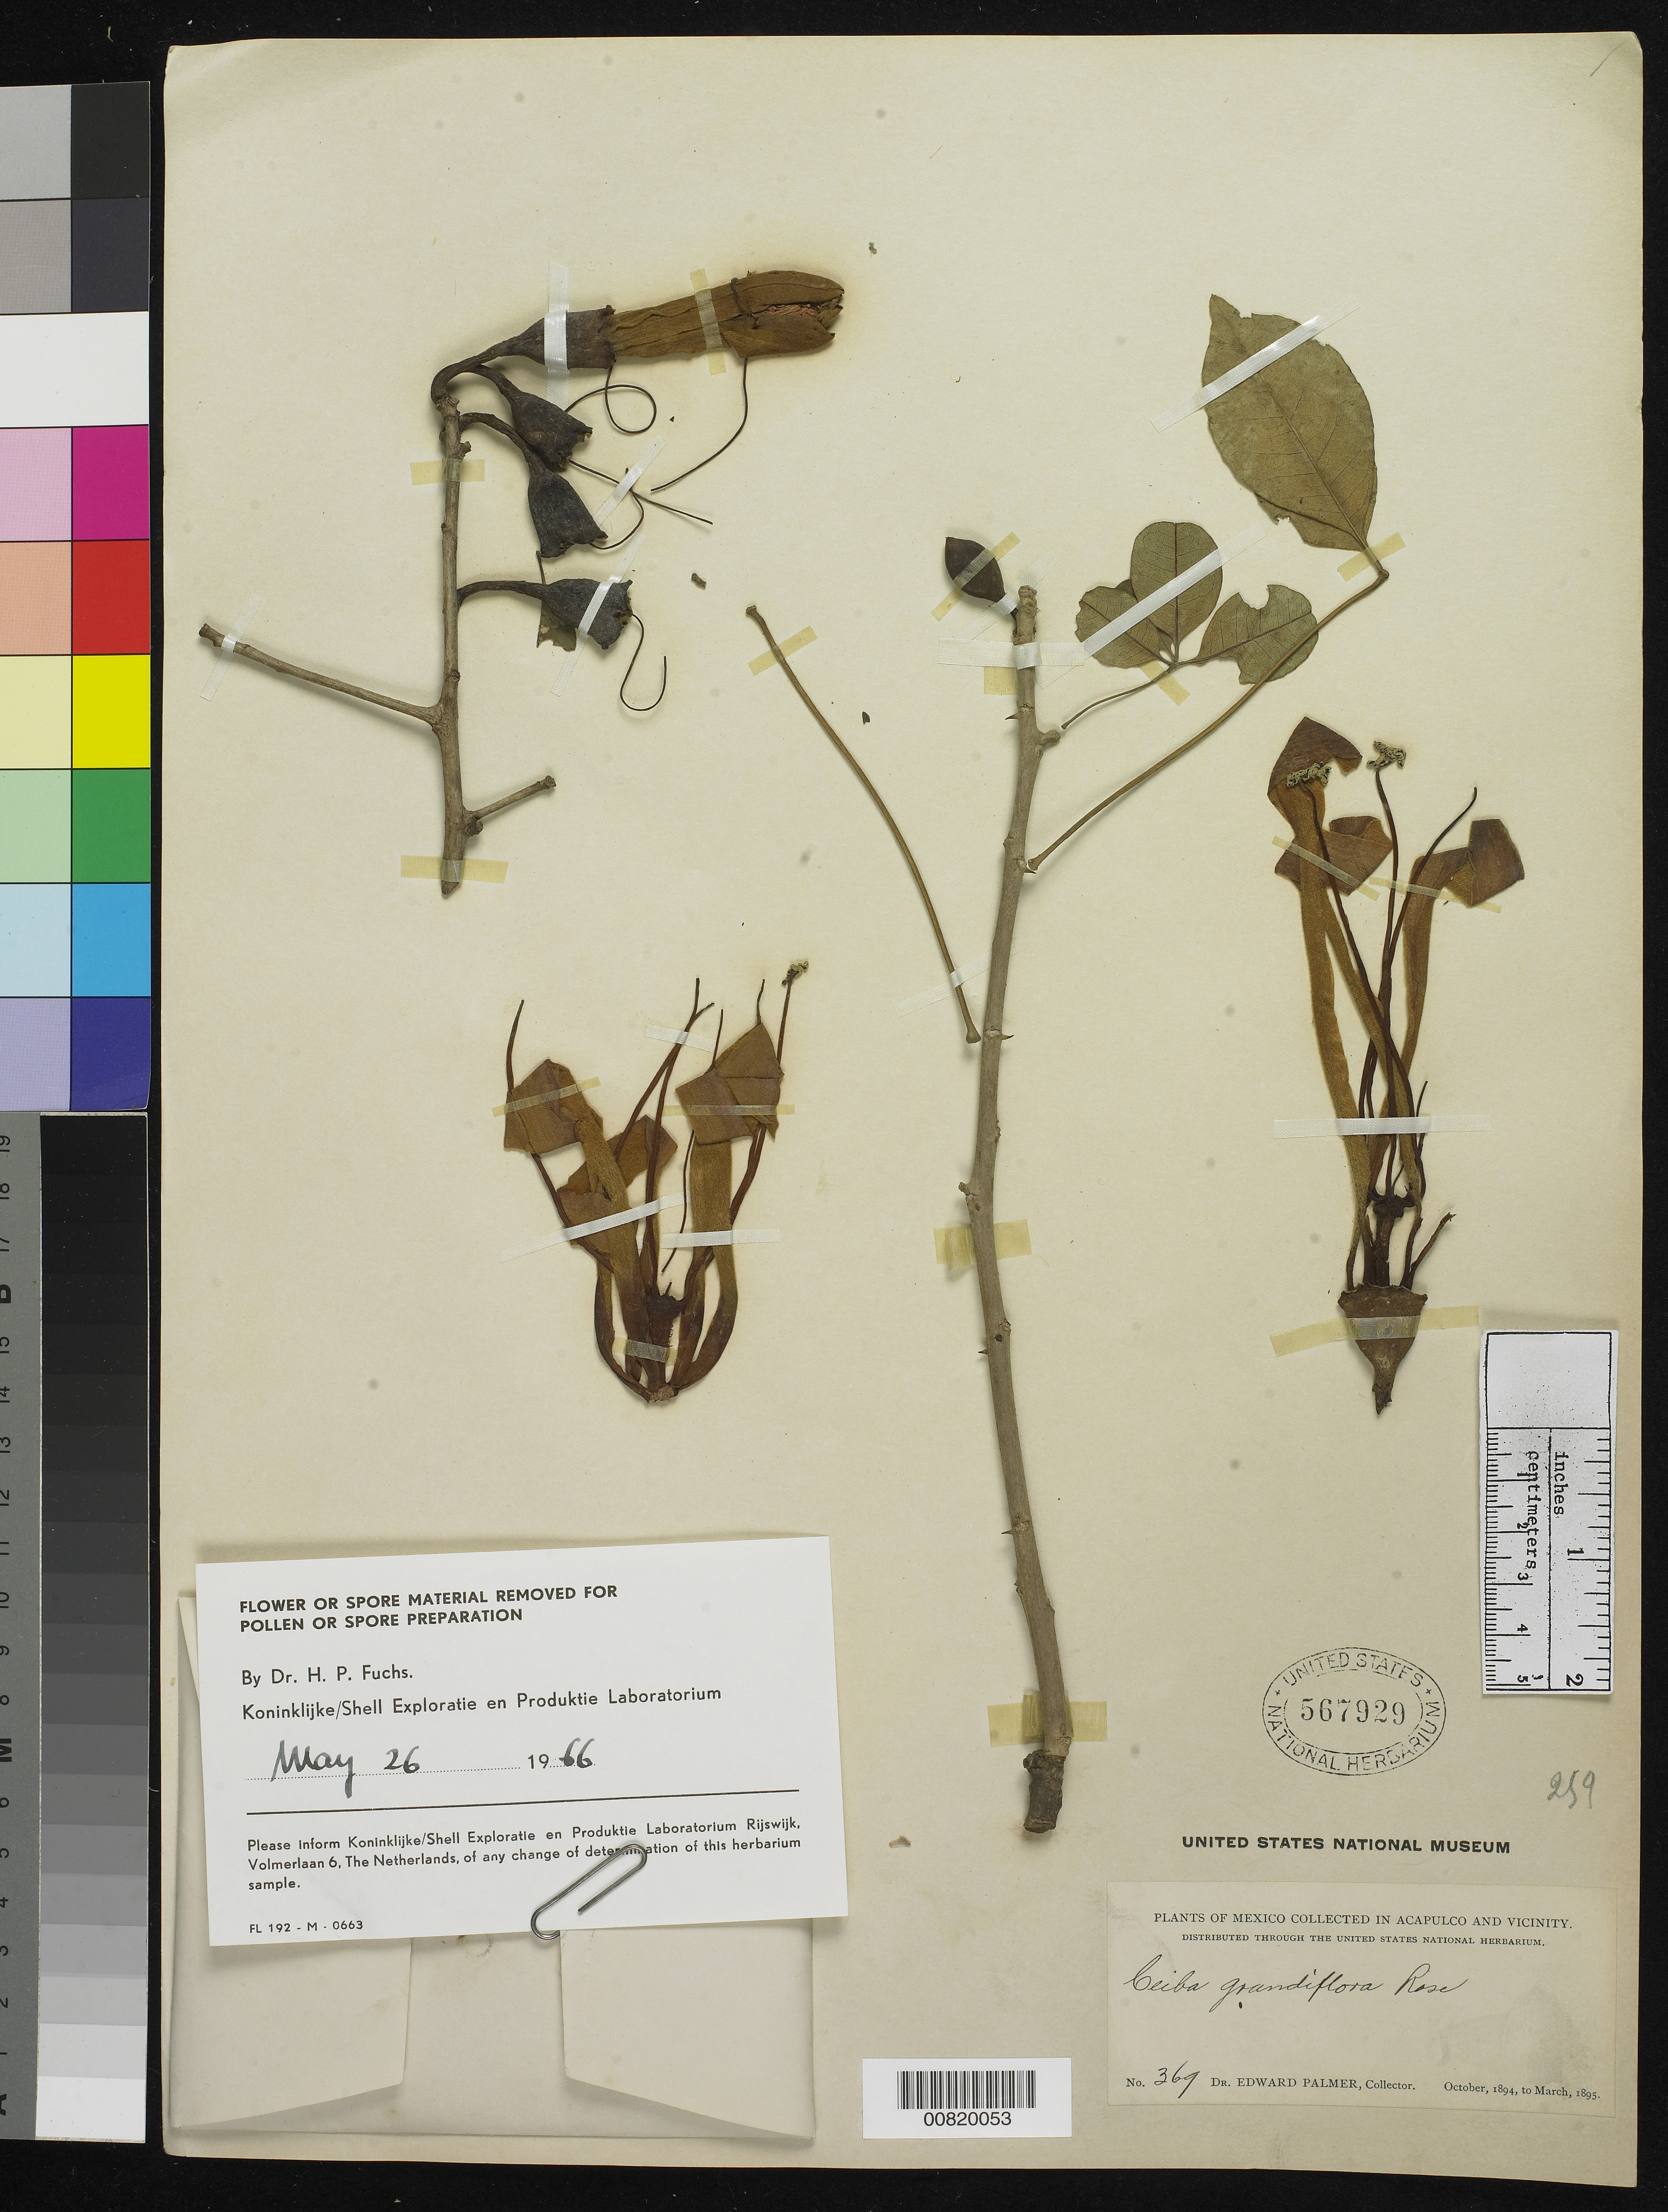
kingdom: Plantae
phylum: Tracheophyta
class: Magnoliopsida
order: Malvales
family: Malvaceae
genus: Ceiba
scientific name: Ceiba grandiflora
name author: Rose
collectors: E. Palmer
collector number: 369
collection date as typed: Oct 1894 to -- Mar 1895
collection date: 1894-10/1895-03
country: Mexico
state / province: Guerrero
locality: Acapulco, Guerrero and vicinity.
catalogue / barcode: US 567929